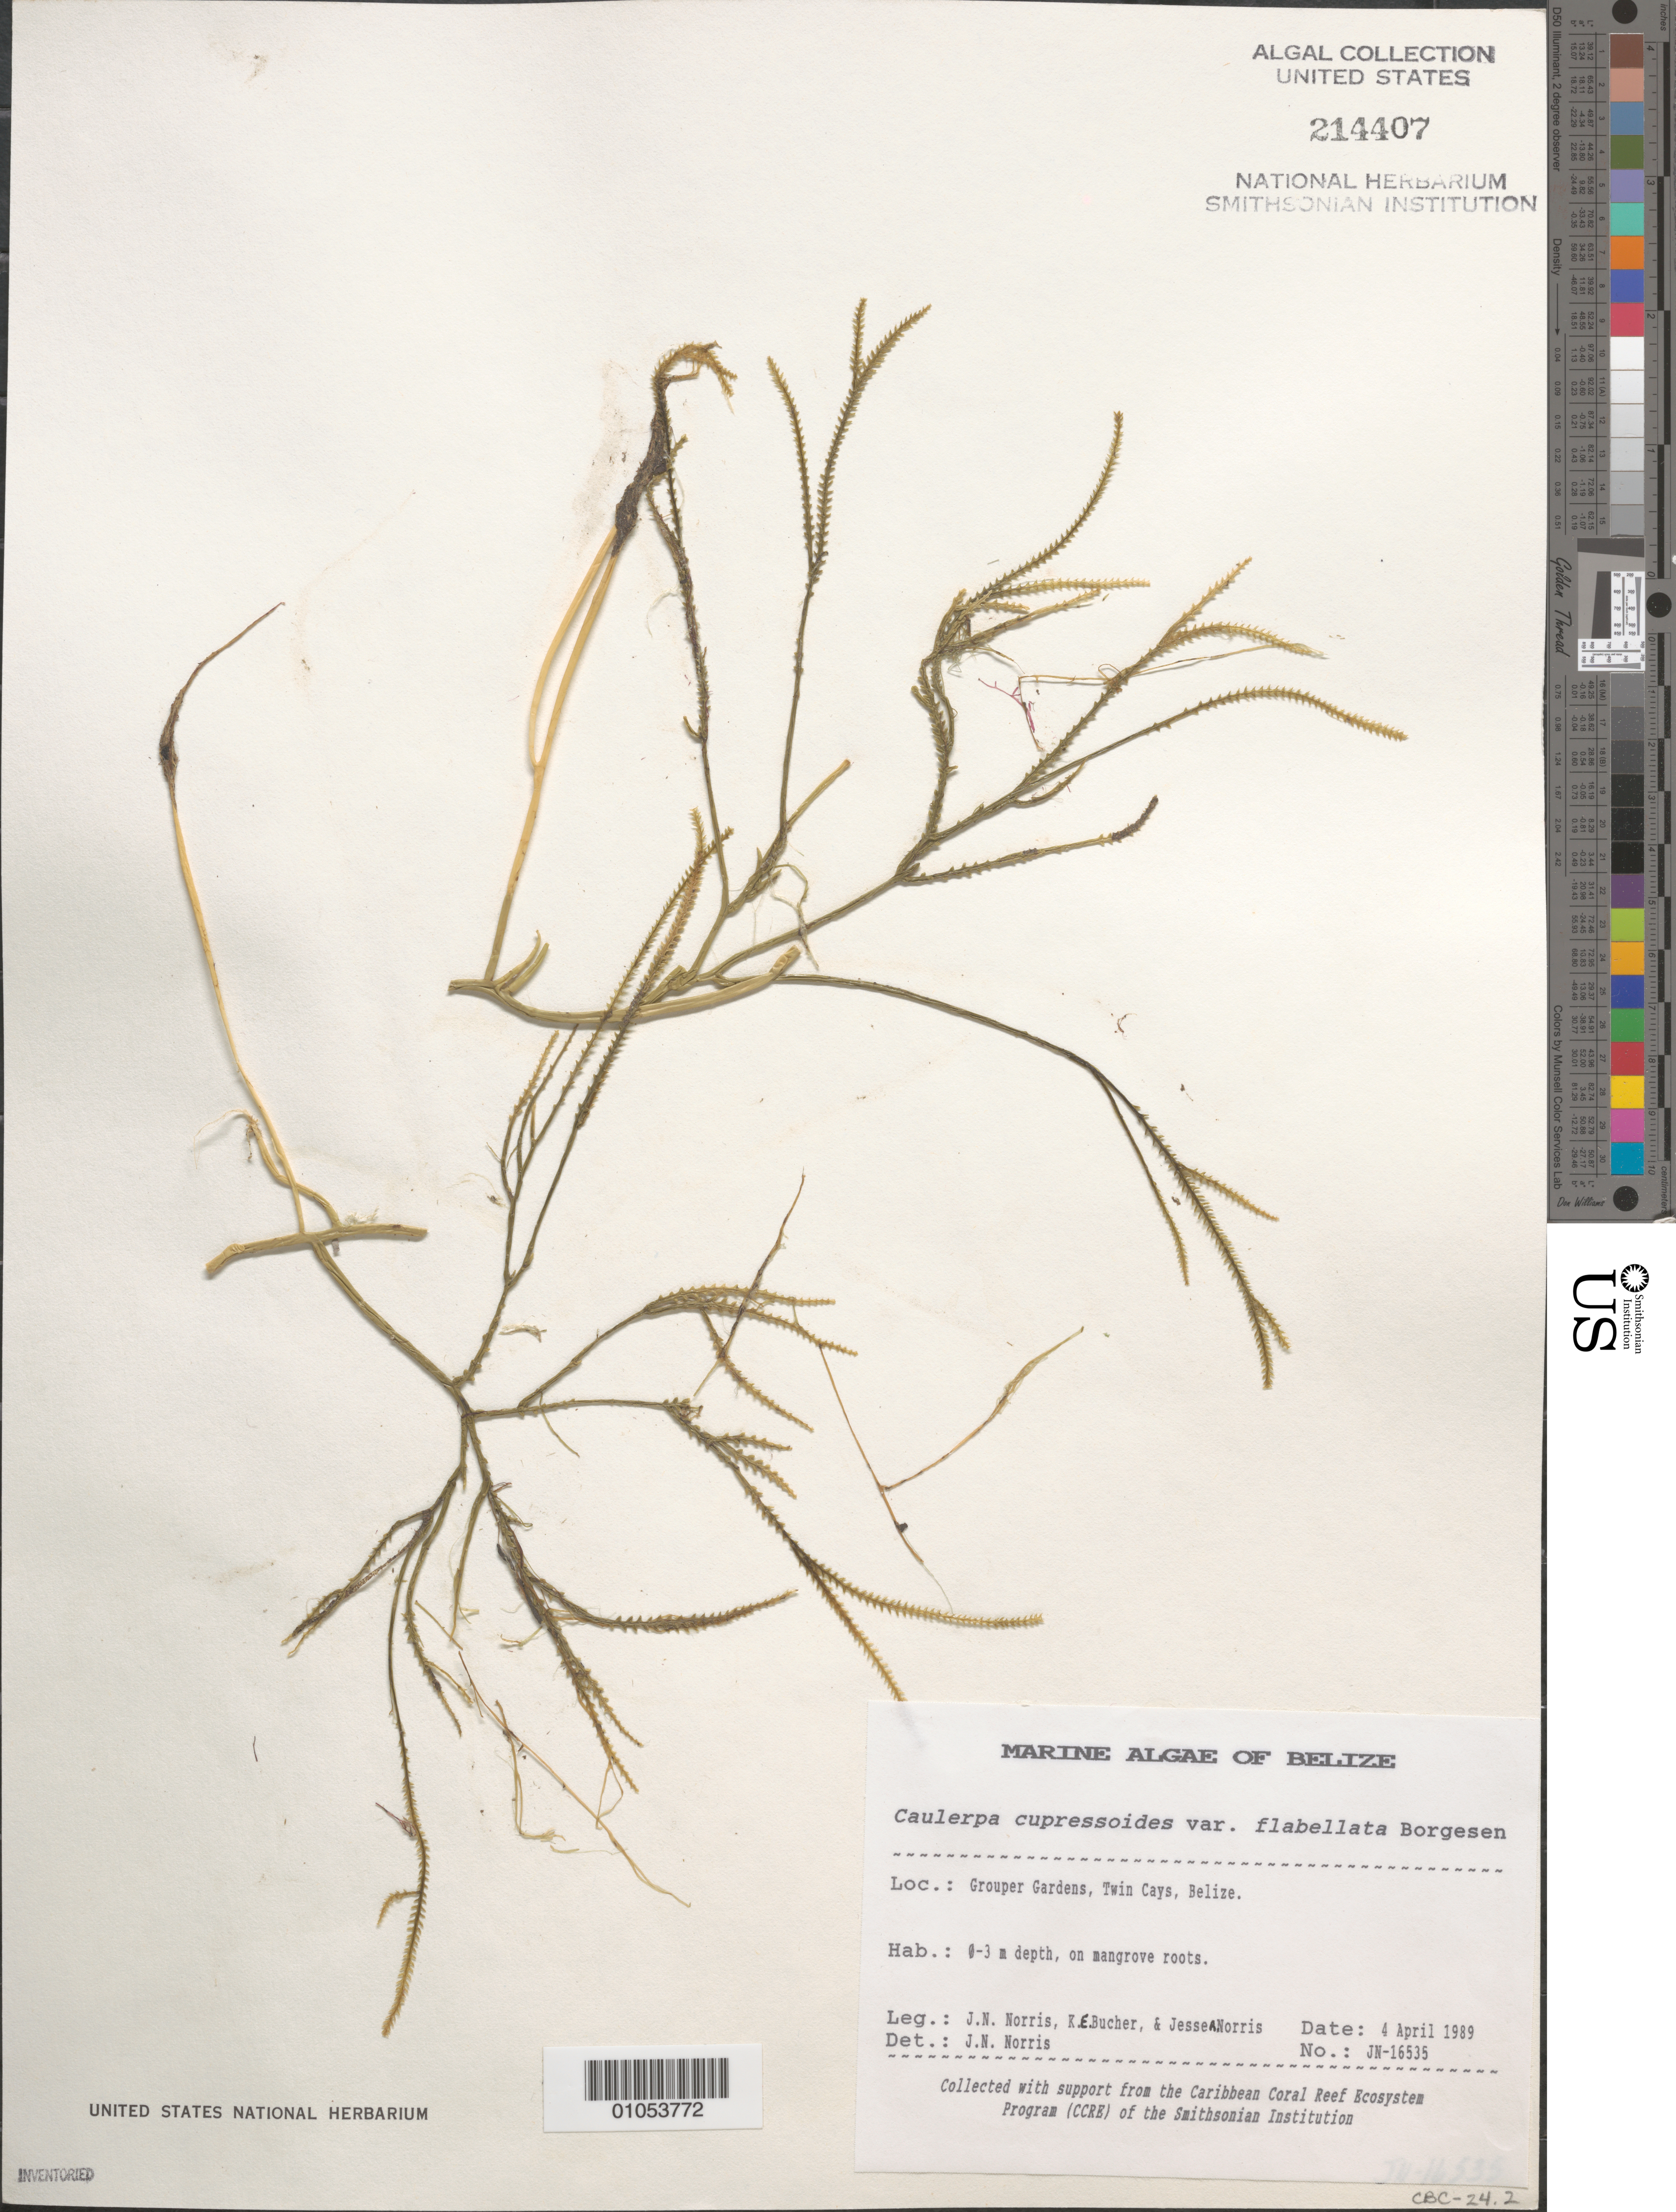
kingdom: Plantae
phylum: Chlorophyta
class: Ulvophyceae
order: Bryopsidales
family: Caulerpaceae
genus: Caulerpa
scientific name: Caulerpa cupressoides var. flabellata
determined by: Norris, James N.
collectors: J. N. Norris, K. E. Bucher & J. A. Norris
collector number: JN-16535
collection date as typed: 04 Apr 1989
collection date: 1989-04-04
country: Belize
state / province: Stann Creek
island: Twin Cays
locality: Grouper Gardens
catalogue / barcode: US 214407